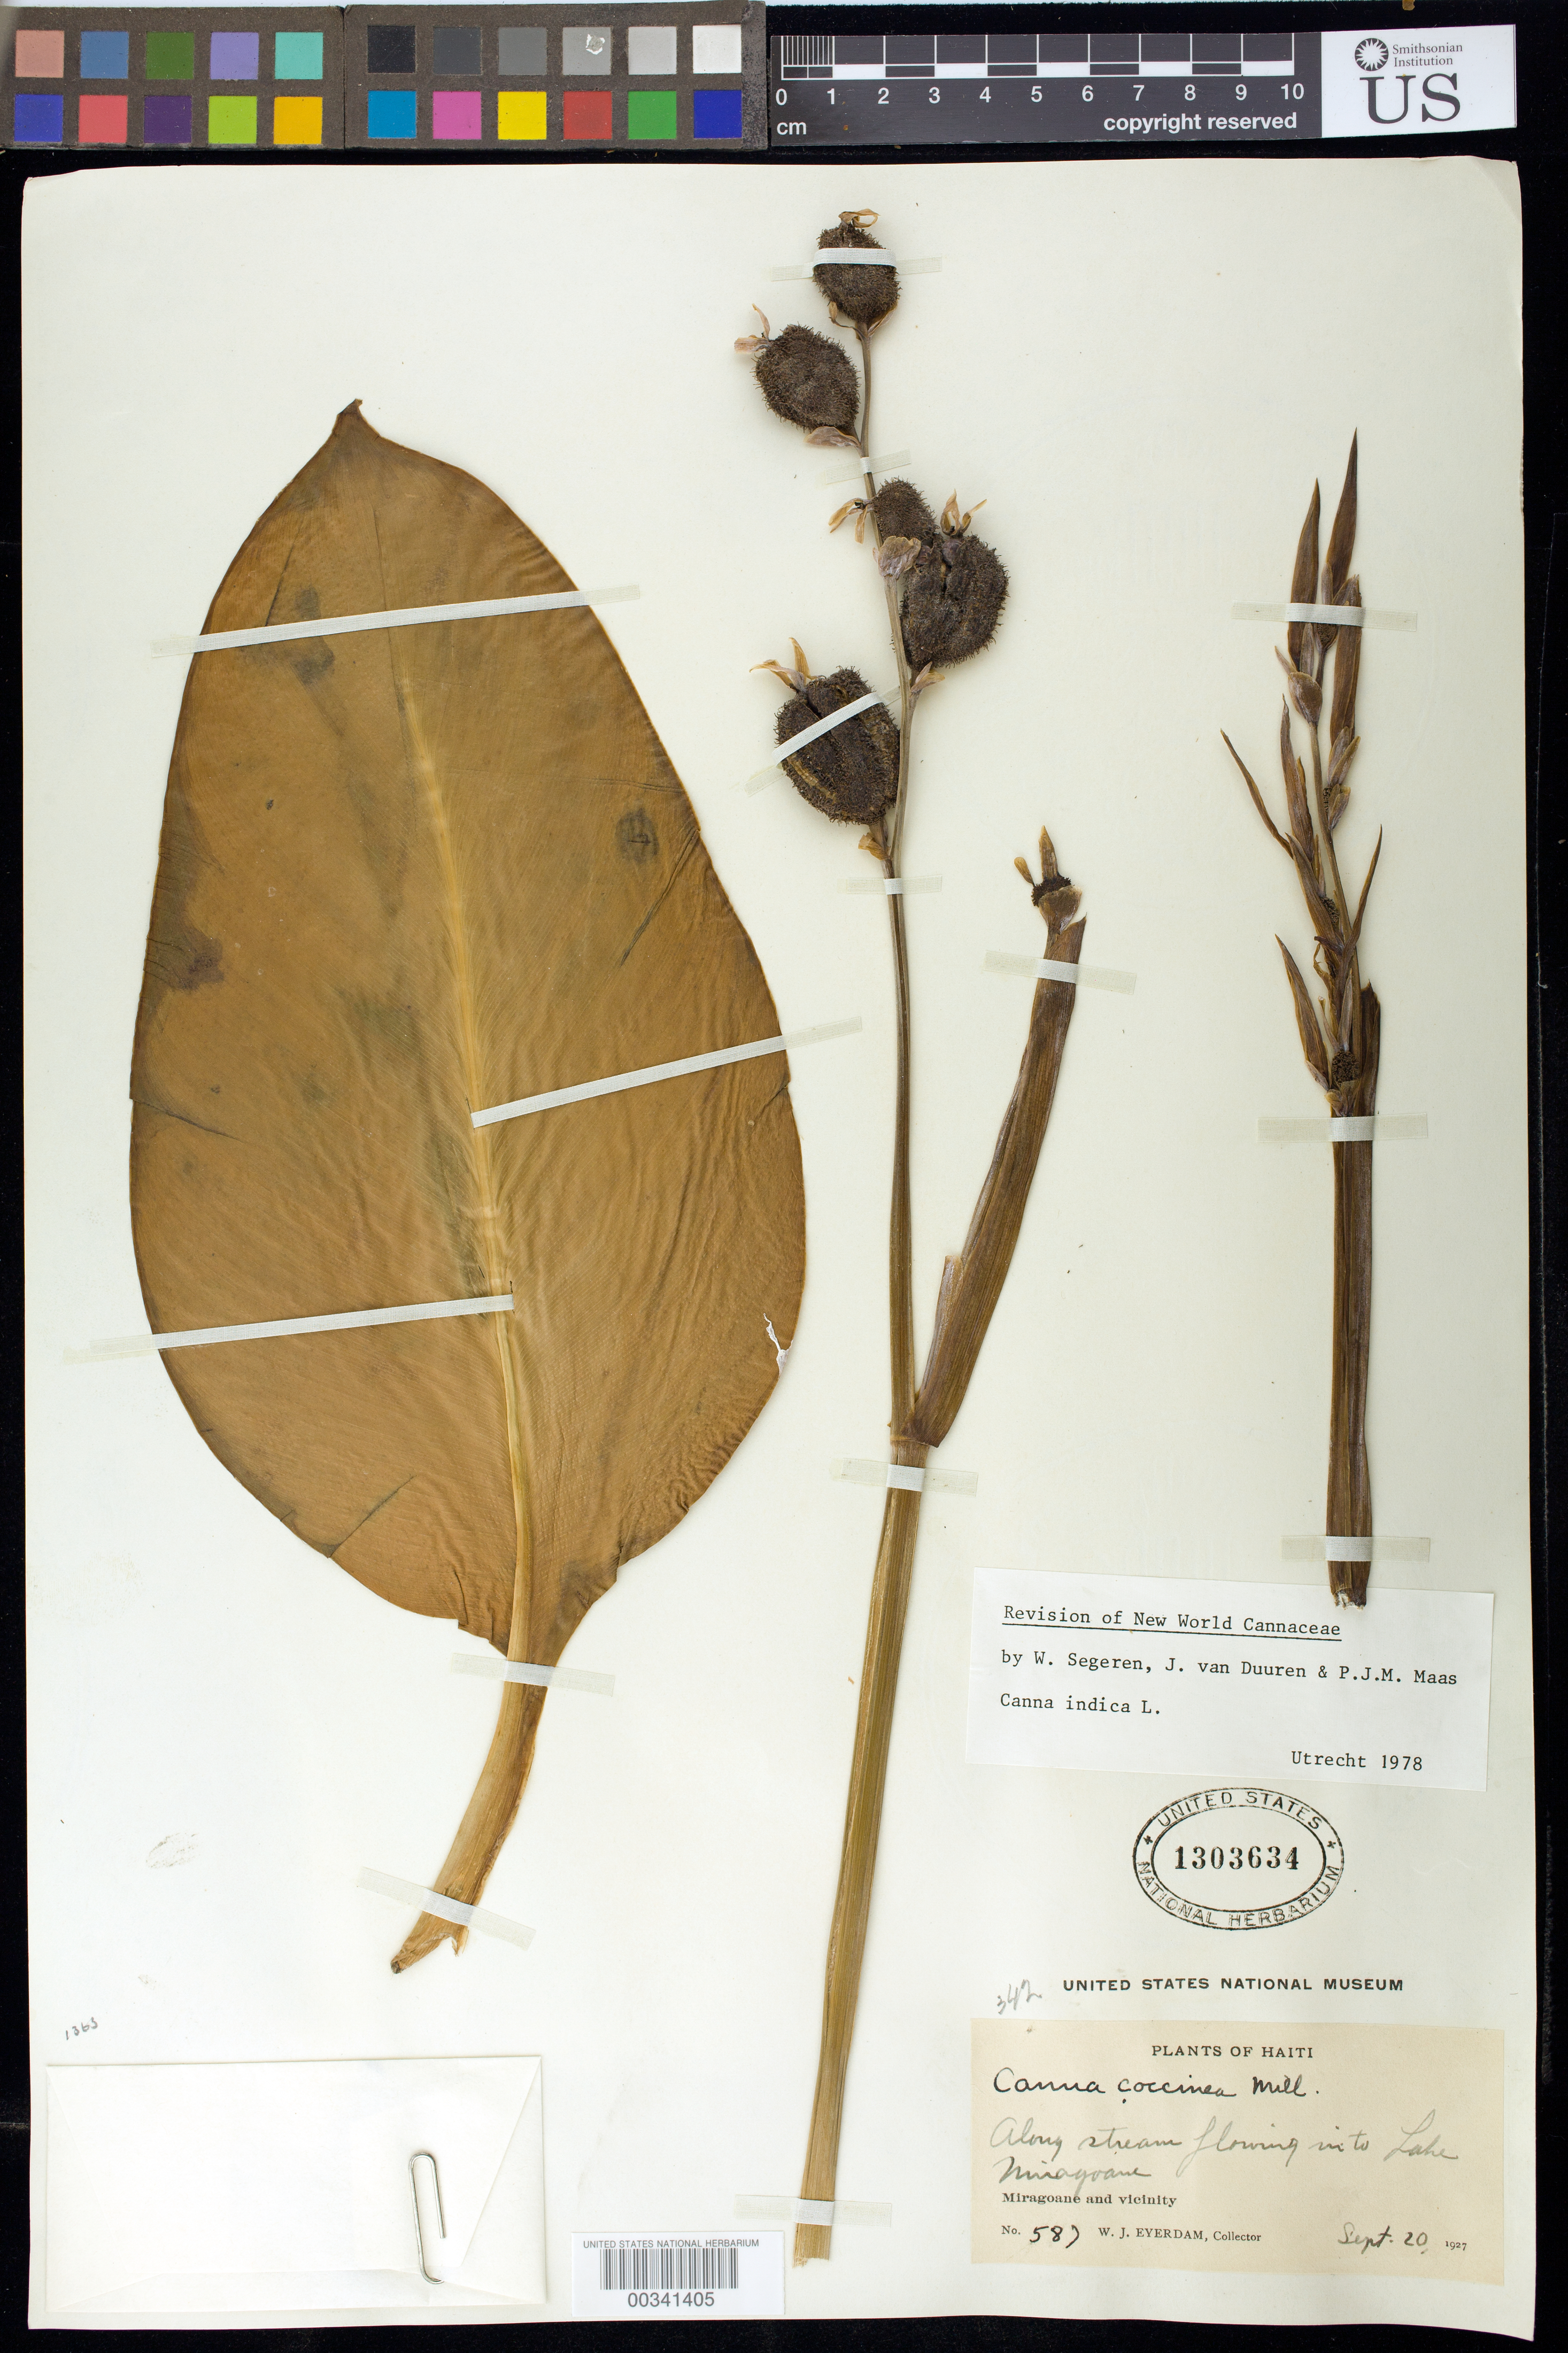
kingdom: Plantae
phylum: Tracheophyta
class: Liliopsida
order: Zingiberales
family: Cannaceae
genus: Canna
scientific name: Canna indica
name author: L.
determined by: Segeren, W.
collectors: W. J. Eyerdam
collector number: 587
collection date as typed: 20 Sep 1927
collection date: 1927-09-20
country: Haiti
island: Hispaniola Island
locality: Miragoane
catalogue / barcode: US 1303634